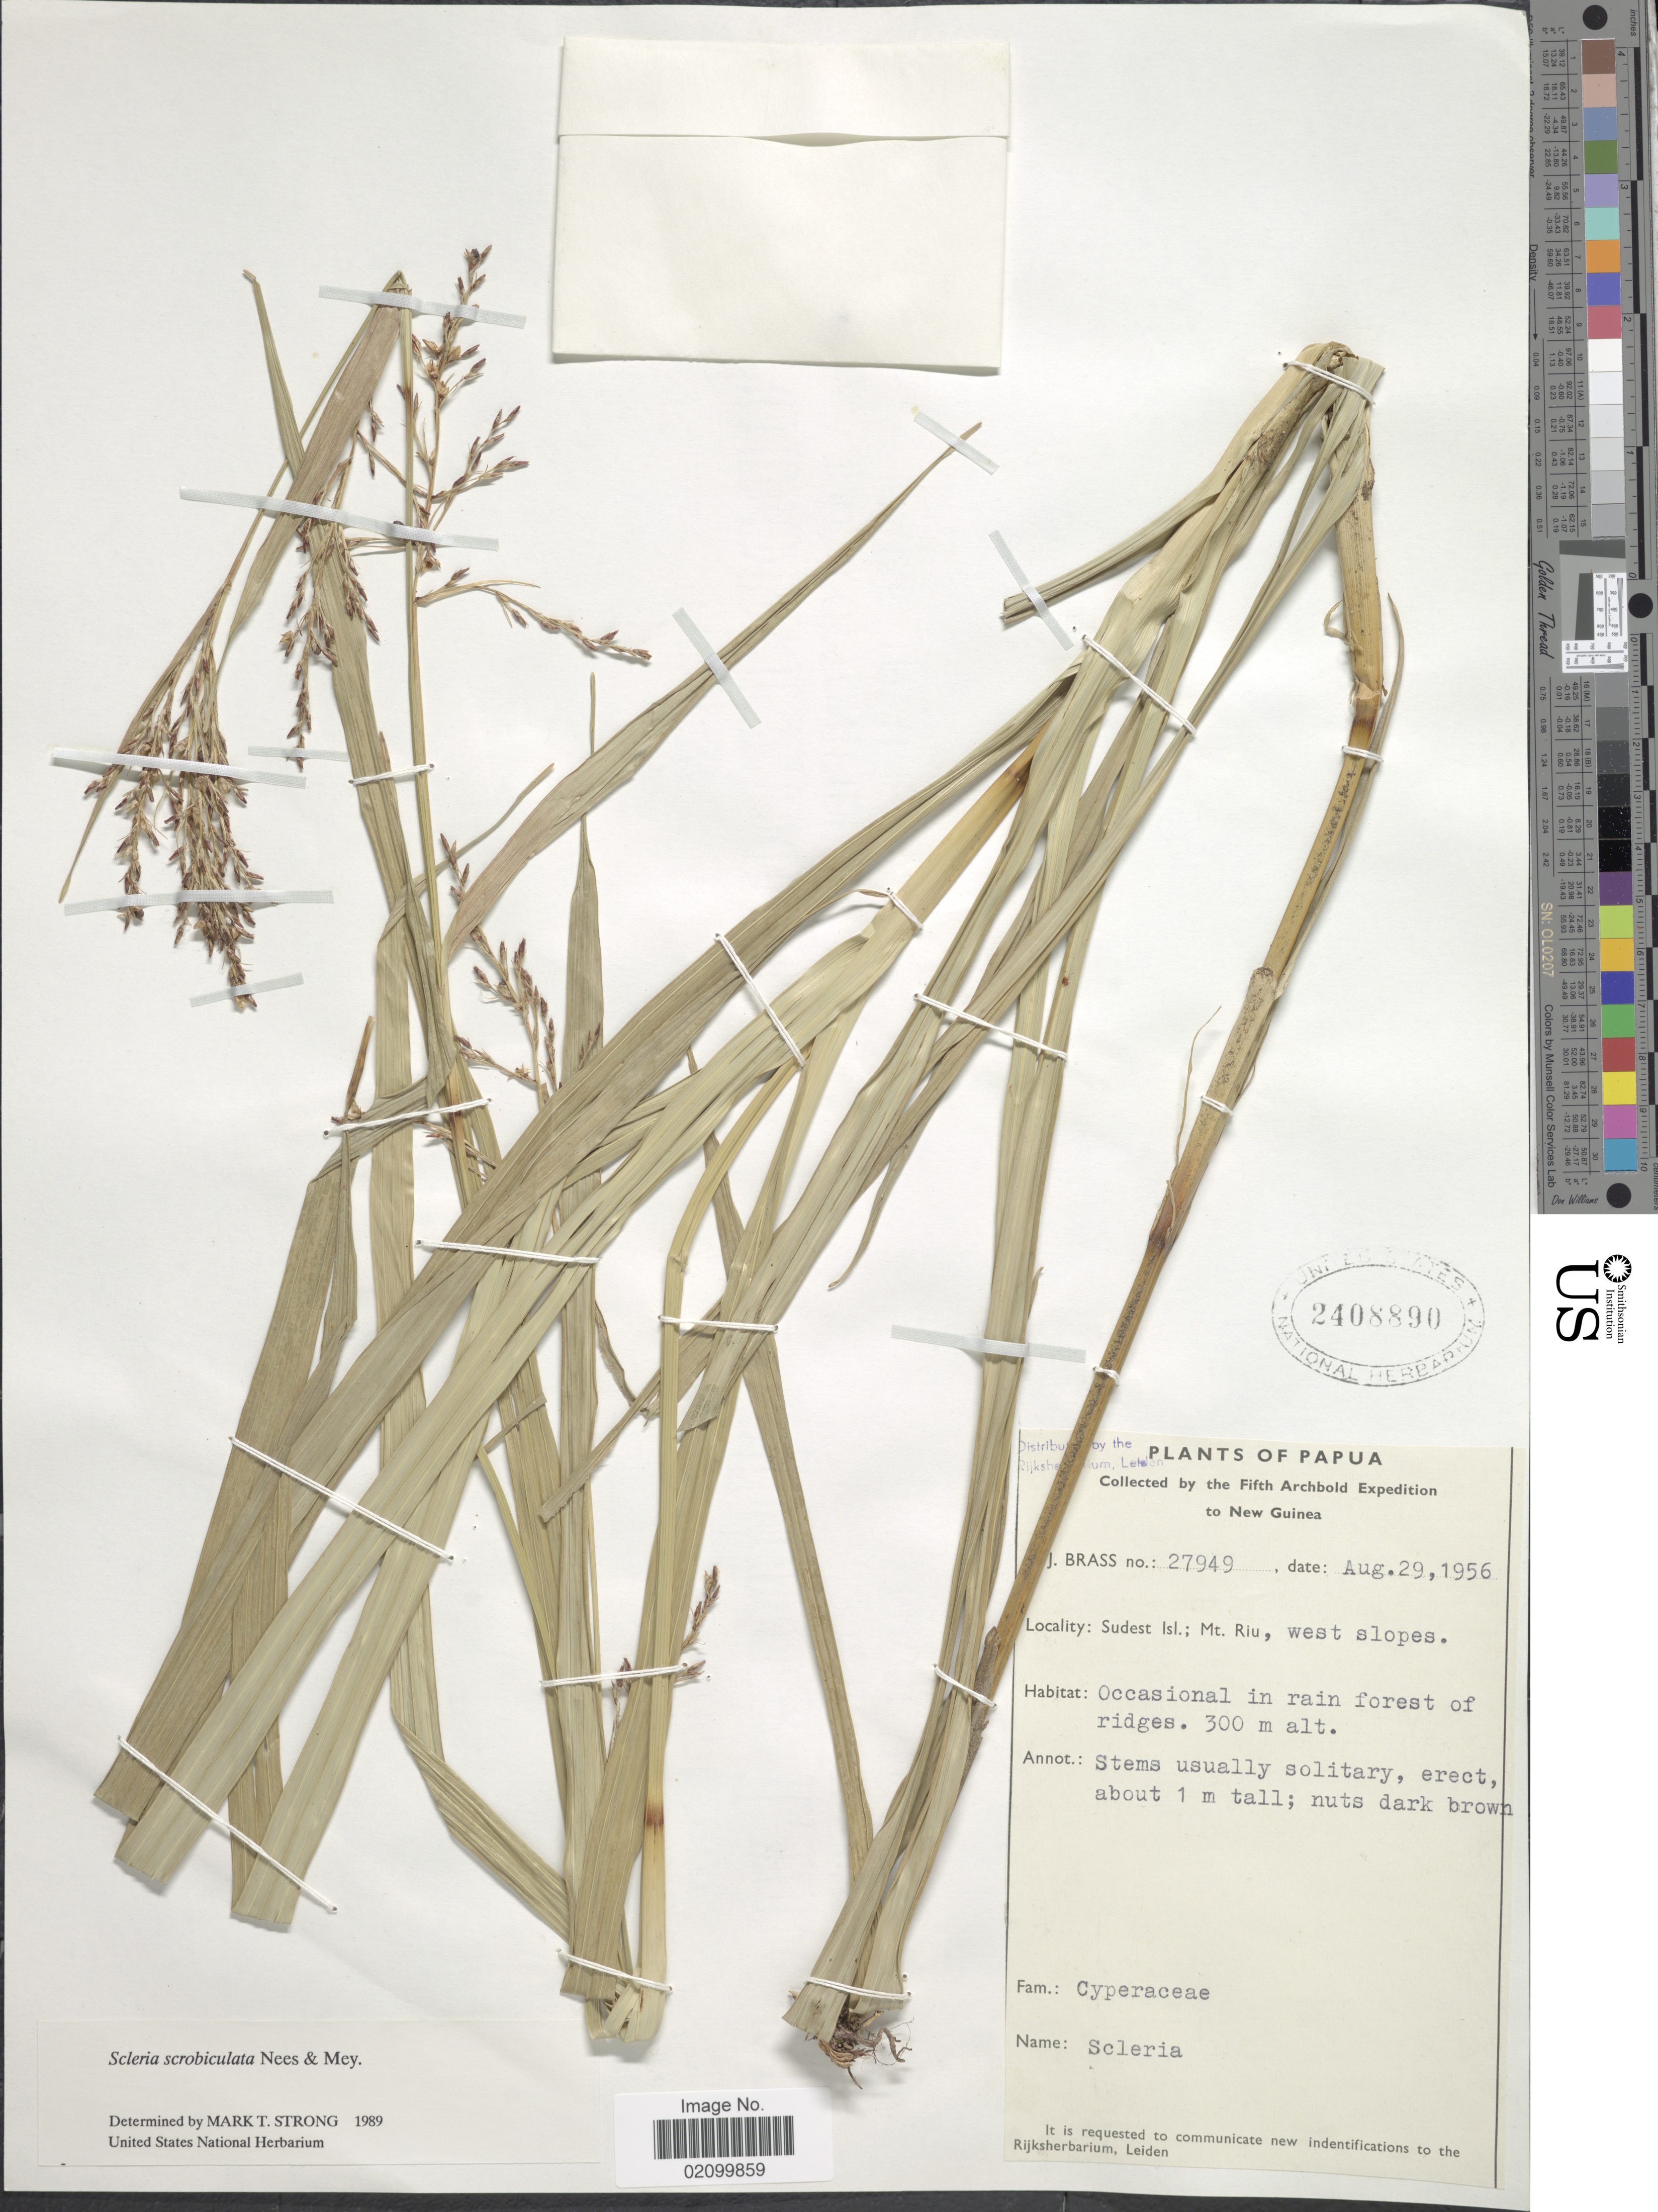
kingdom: Plantae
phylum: Tracheophyta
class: Liliopsida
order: Poales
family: Cyperaceae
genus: Scleria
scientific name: Scleria scrobiculata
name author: Nees & Meyen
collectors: L. J. Brass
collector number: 27949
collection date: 1956-08-29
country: Papua New Guinea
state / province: Milne Bay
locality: Papua. Sudest Isl., Mt. Riu, west slopes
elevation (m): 300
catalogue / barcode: US 2408890